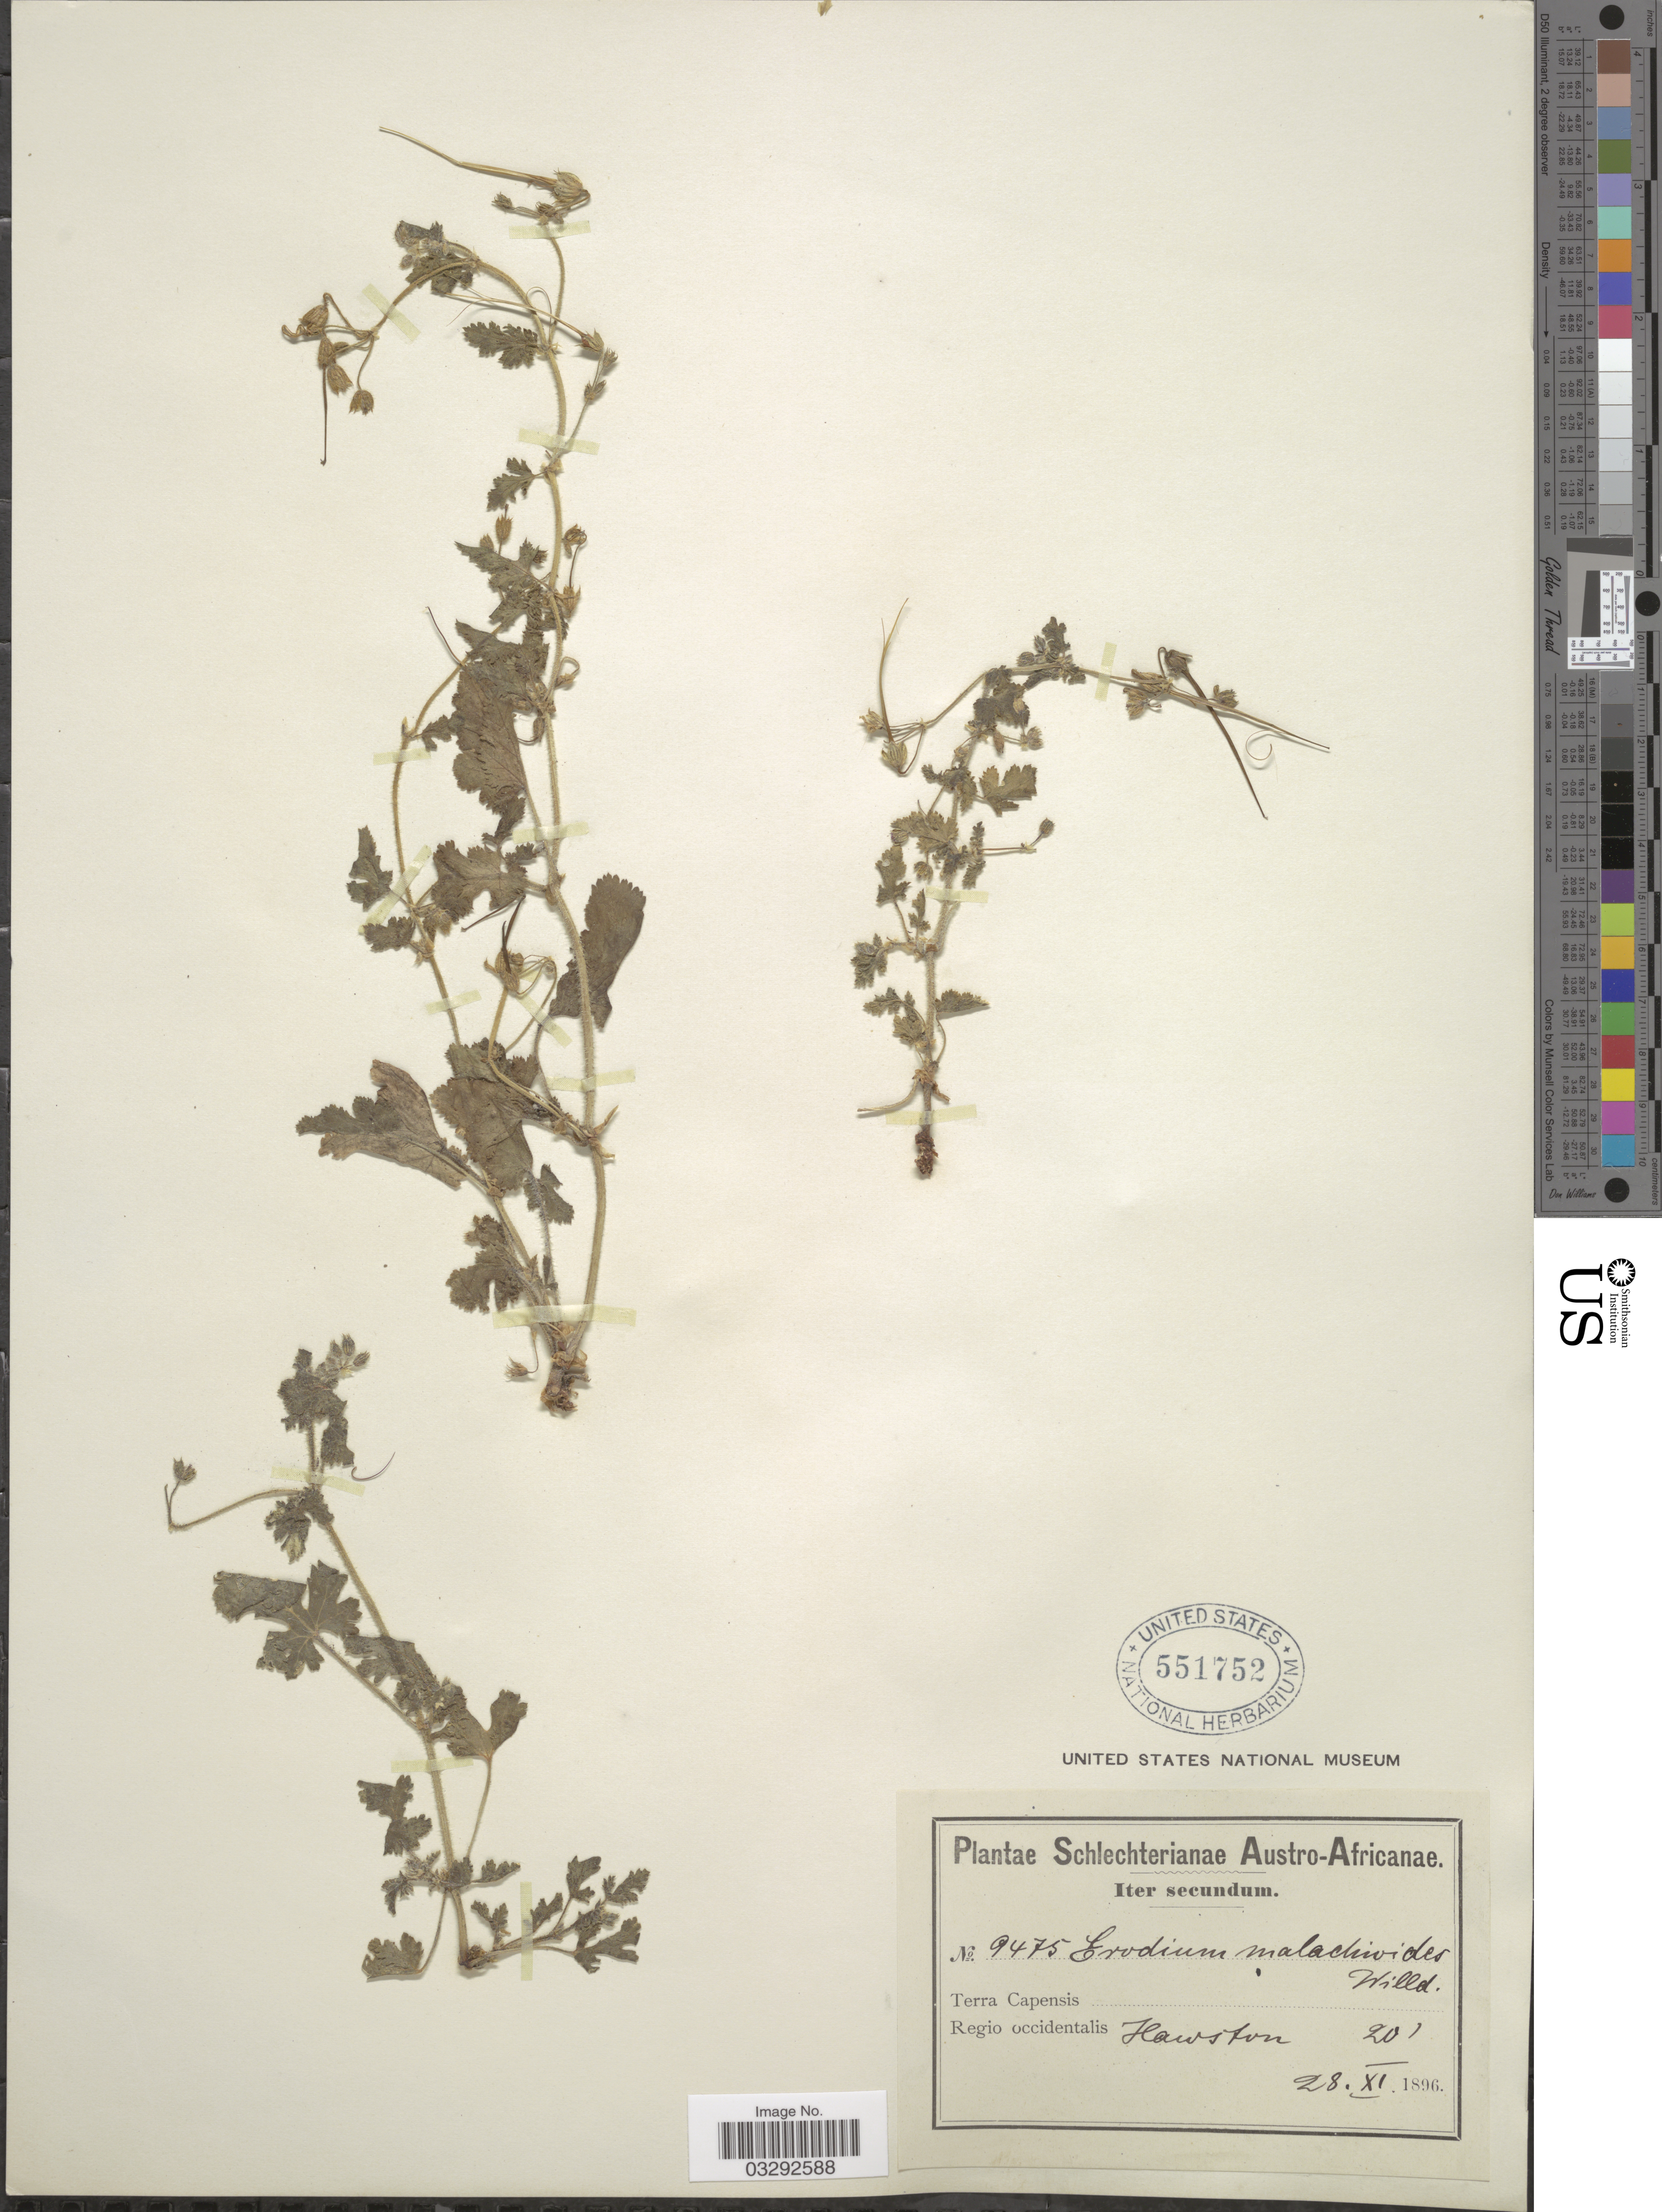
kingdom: Plantae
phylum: Tracheophyta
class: Magnoliopsida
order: Geraniales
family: Geraniaceae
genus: Erodium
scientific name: Erodium malacoides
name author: (L.) L'Hér.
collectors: Schlechter, --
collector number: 9475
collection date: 1896-11-28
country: South Africa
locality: Austro-Africanae. Terra Capensis, Regio occidentalis, Hawston.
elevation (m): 6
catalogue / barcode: US 551752